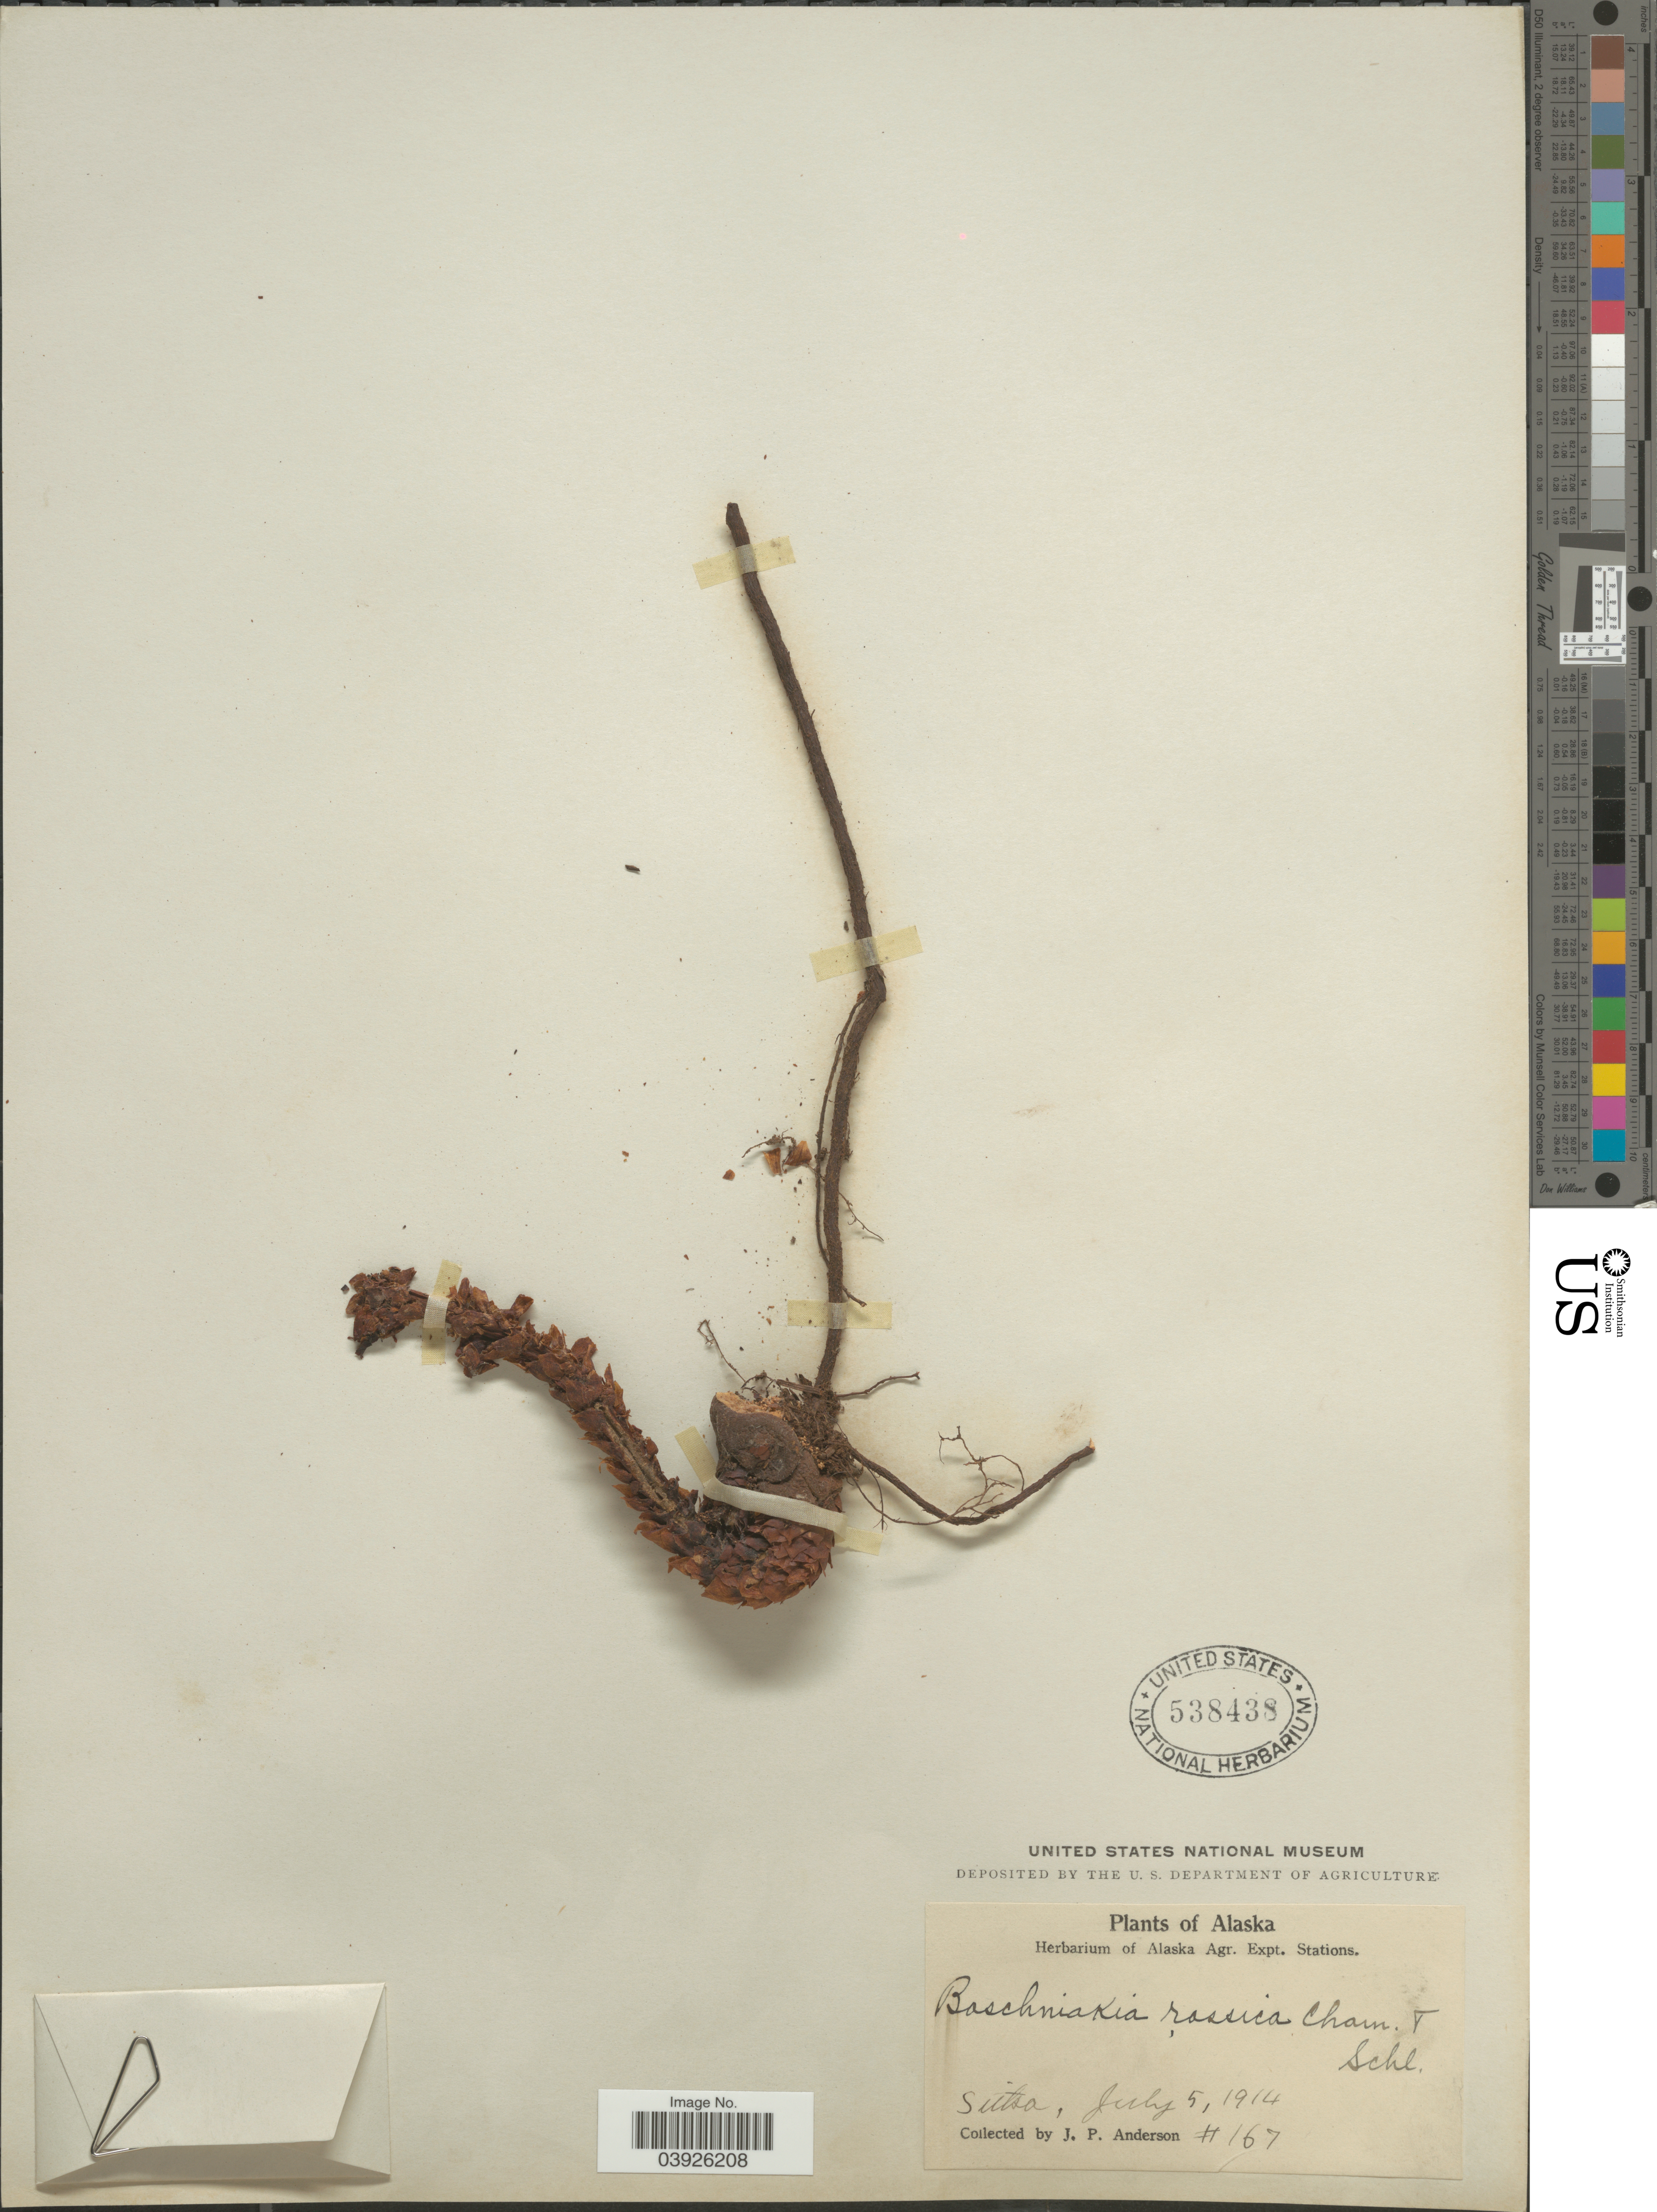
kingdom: Plantae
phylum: Tracheophyta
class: Magnoliopsida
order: Lamiales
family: Orobanchaceae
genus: Boschniakia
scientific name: Boschniakia rossica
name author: (Cham. & Schltdl.) B. Fedtsch.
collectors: J. P. Anderson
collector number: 167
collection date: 1914-07-05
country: United States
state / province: Alaska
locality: Sutsa.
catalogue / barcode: US 538438